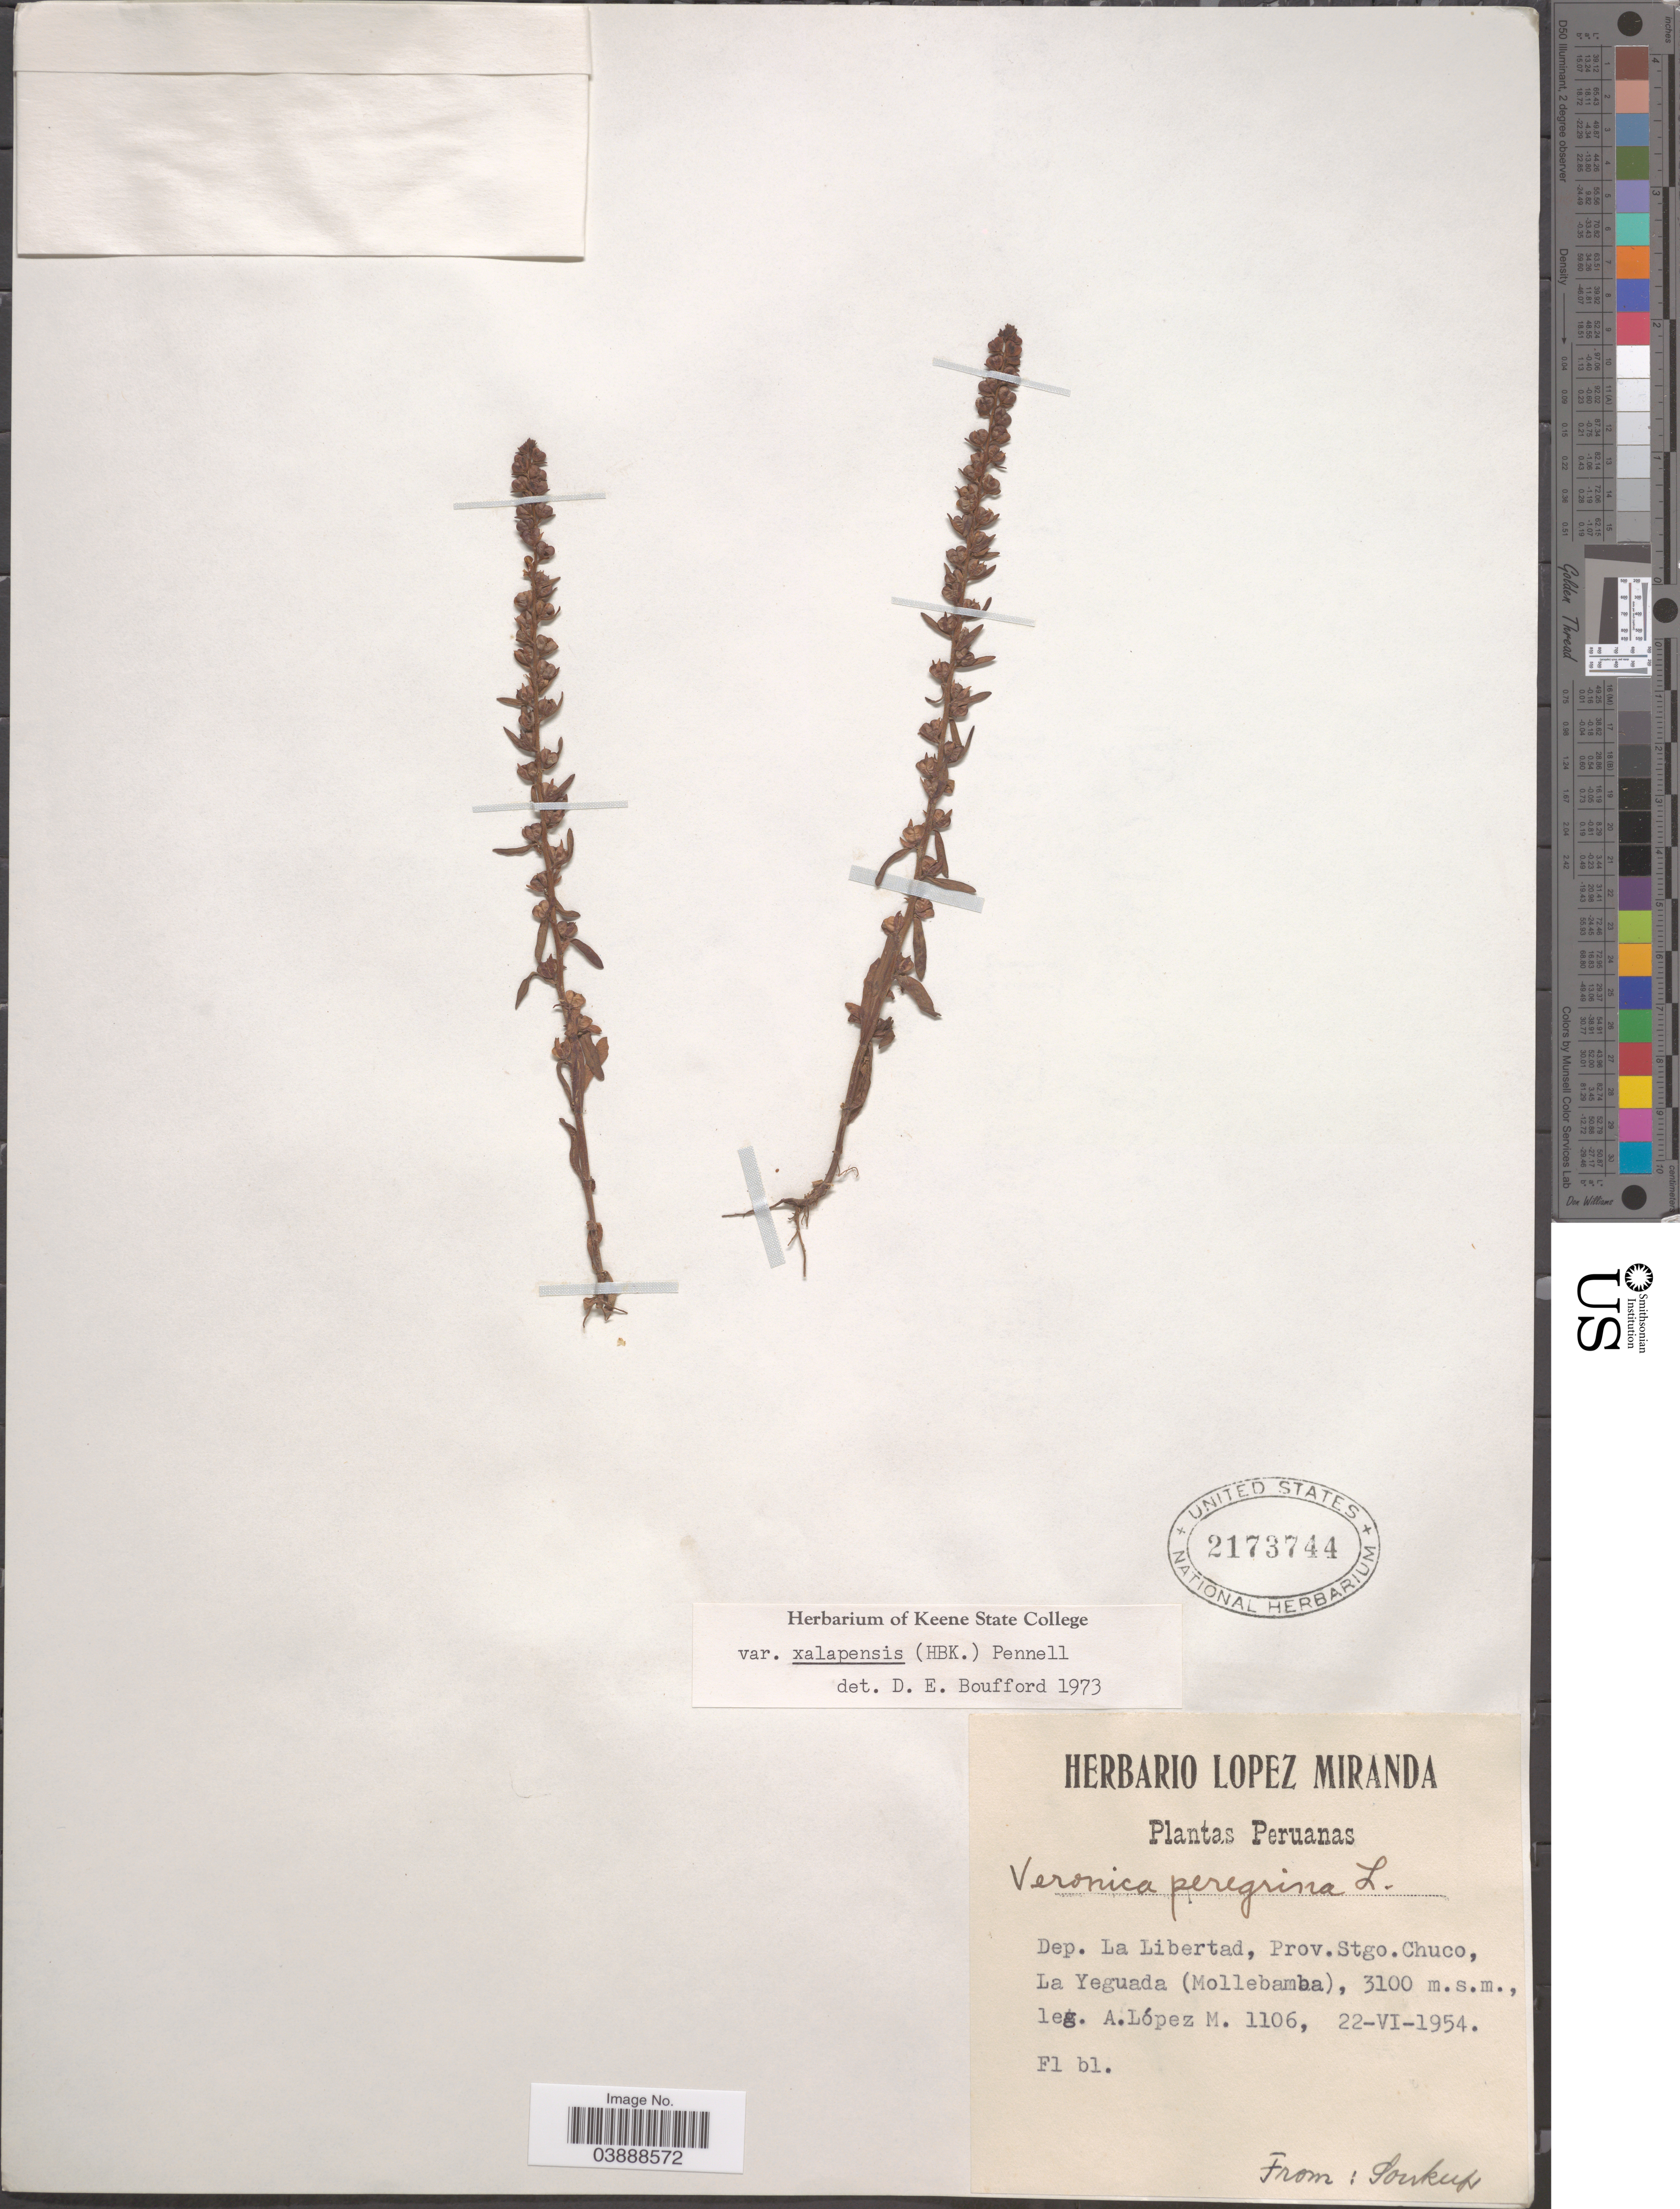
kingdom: Plantae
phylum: Tracheophyta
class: Magnoliopsida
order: Lamiales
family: Plantaginaceae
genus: Veronica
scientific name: Veronica peregrina var. xalapensis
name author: Kunth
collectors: A. López M.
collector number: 1106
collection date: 1954-06-22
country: Peru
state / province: La Libertad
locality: Dep. La Libertad, Prov. Stgo. Chuco, La Yeguada (Mollebamba). Tonkin [unsure placement]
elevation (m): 3100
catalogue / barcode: US 2173744